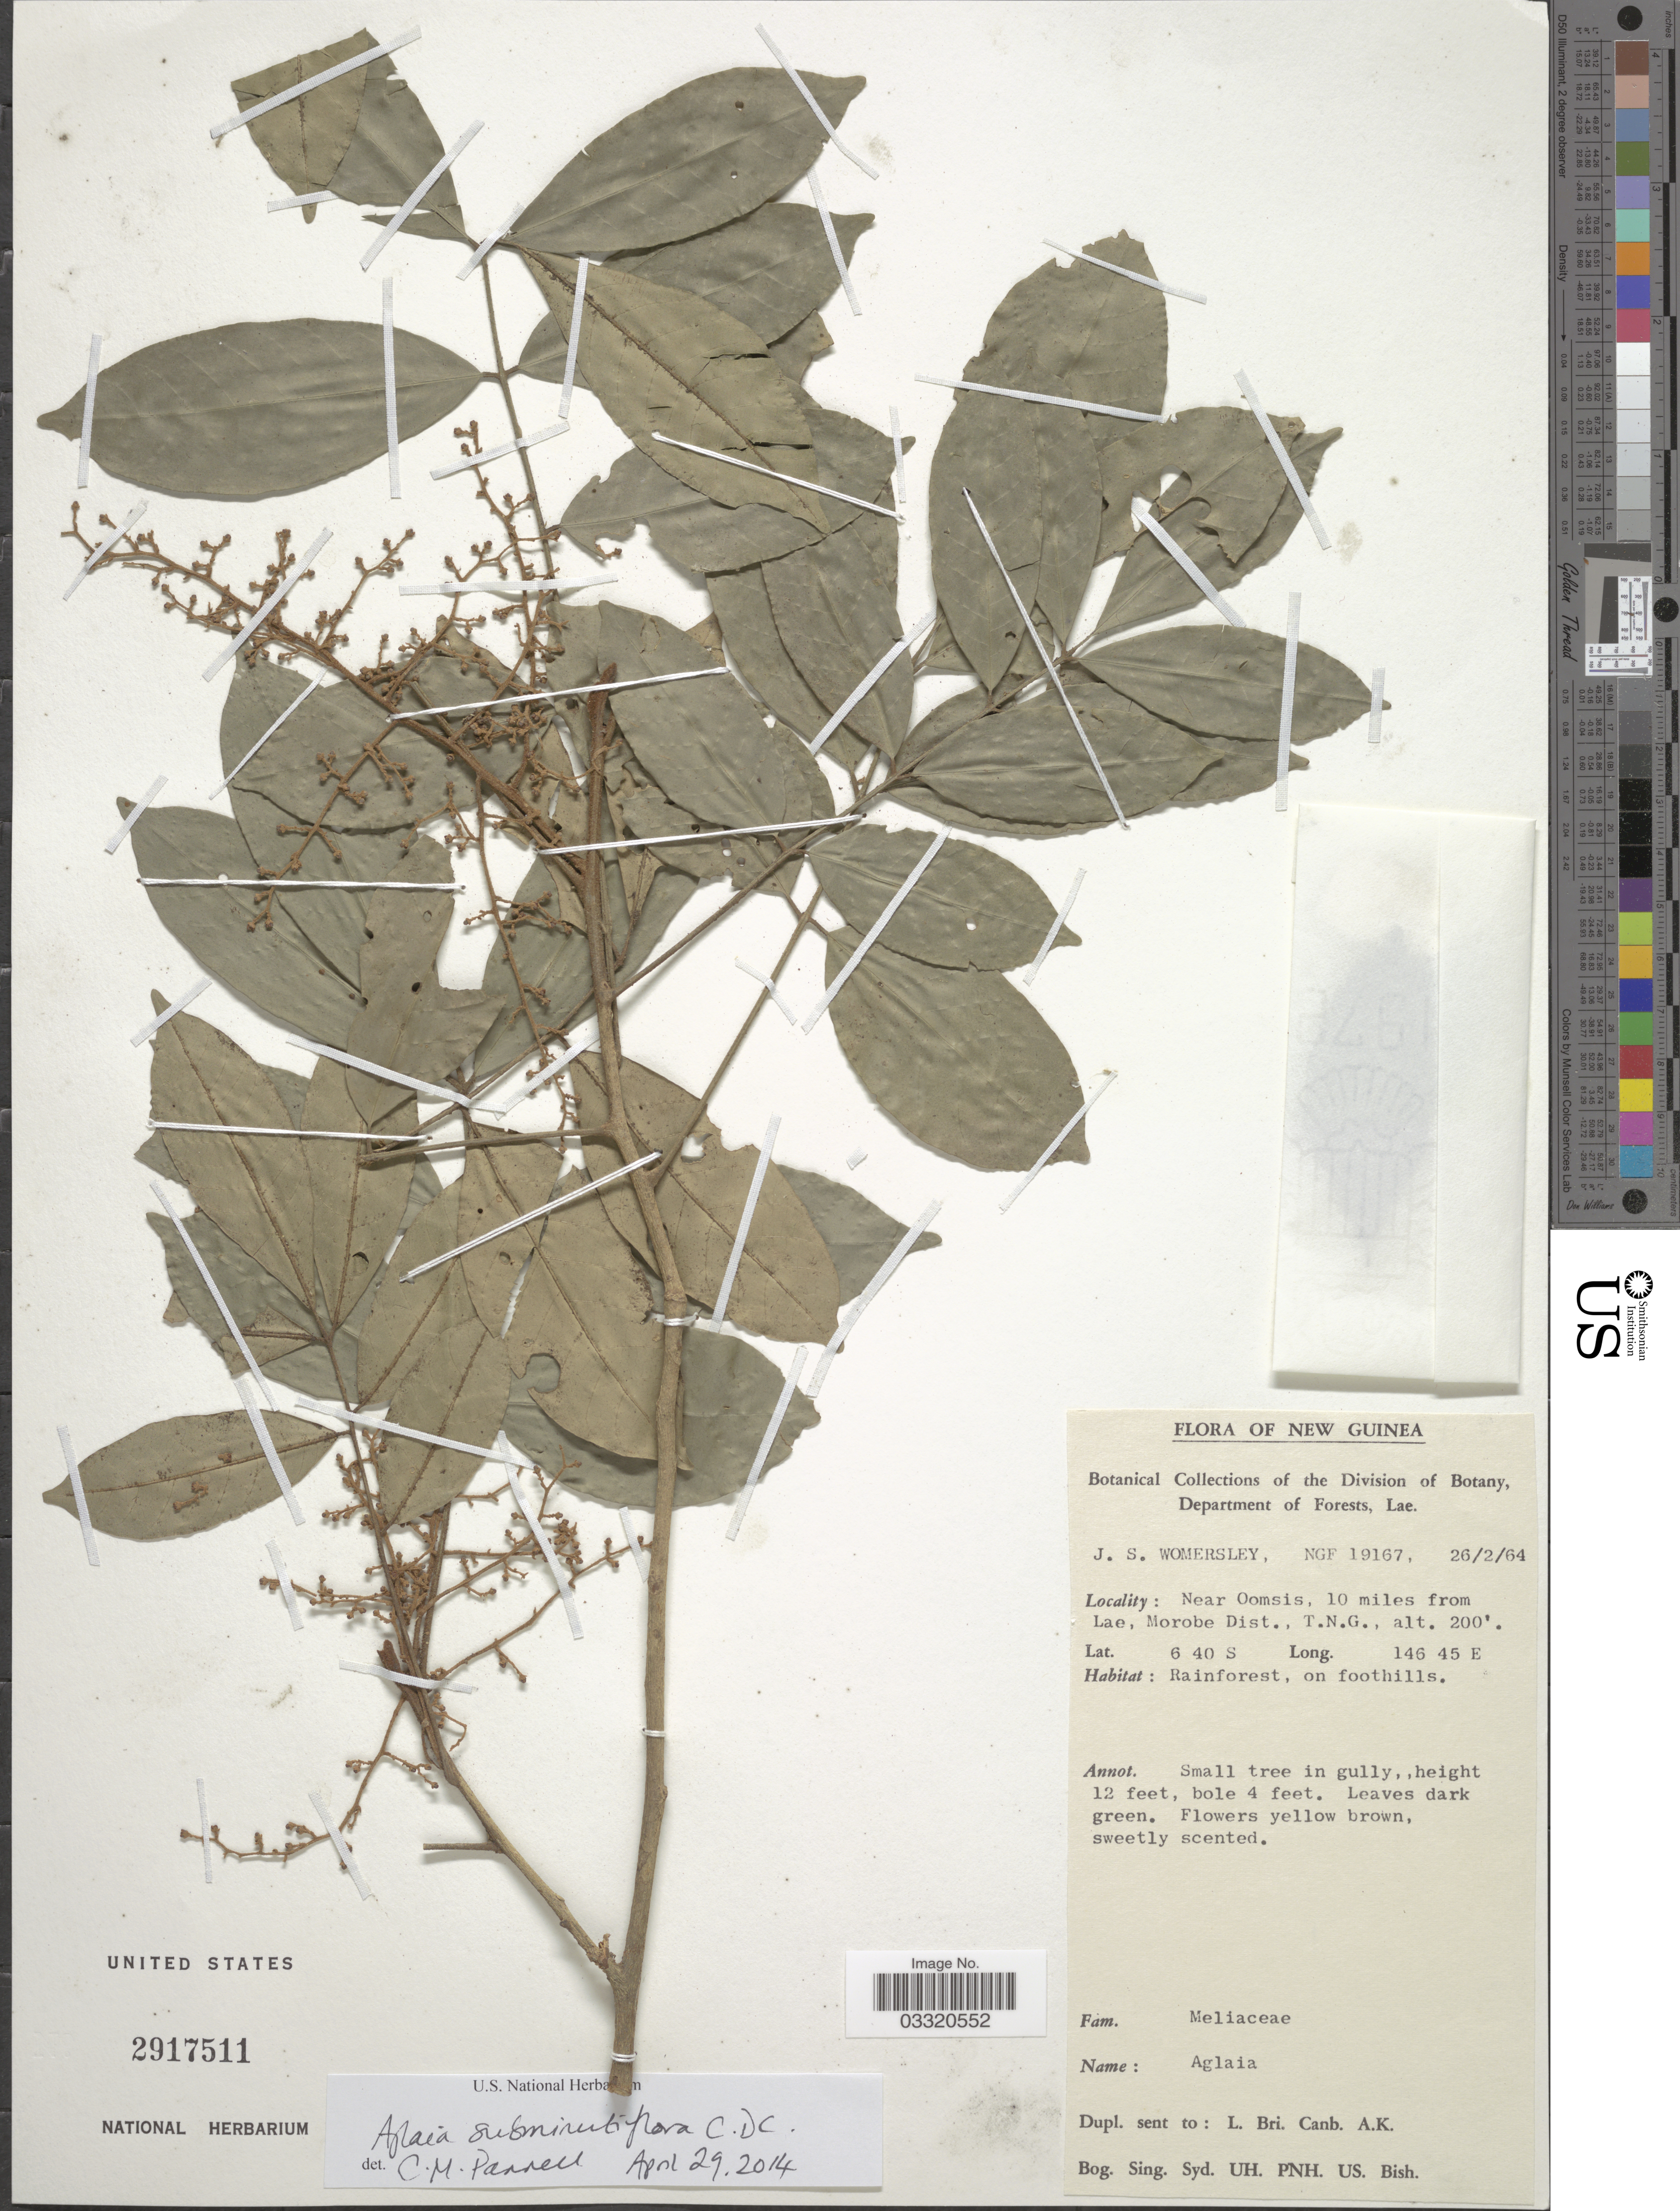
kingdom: Plantae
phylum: Tracheophyta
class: Magnoliopsida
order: Sapindales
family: Meliaceae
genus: Aglaia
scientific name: Aglaia subminutiflora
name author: C. DC.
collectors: J. S. Womersley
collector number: NGF 19167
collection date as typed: Transcribed d/m/y: 26/2/64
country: Papua New Guinea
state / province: Morobe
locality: New Guinea. Near Oomsis, 10 miles from Lae, Morobe Dist., T.N.G.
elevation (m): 61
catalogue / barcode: US 2917511